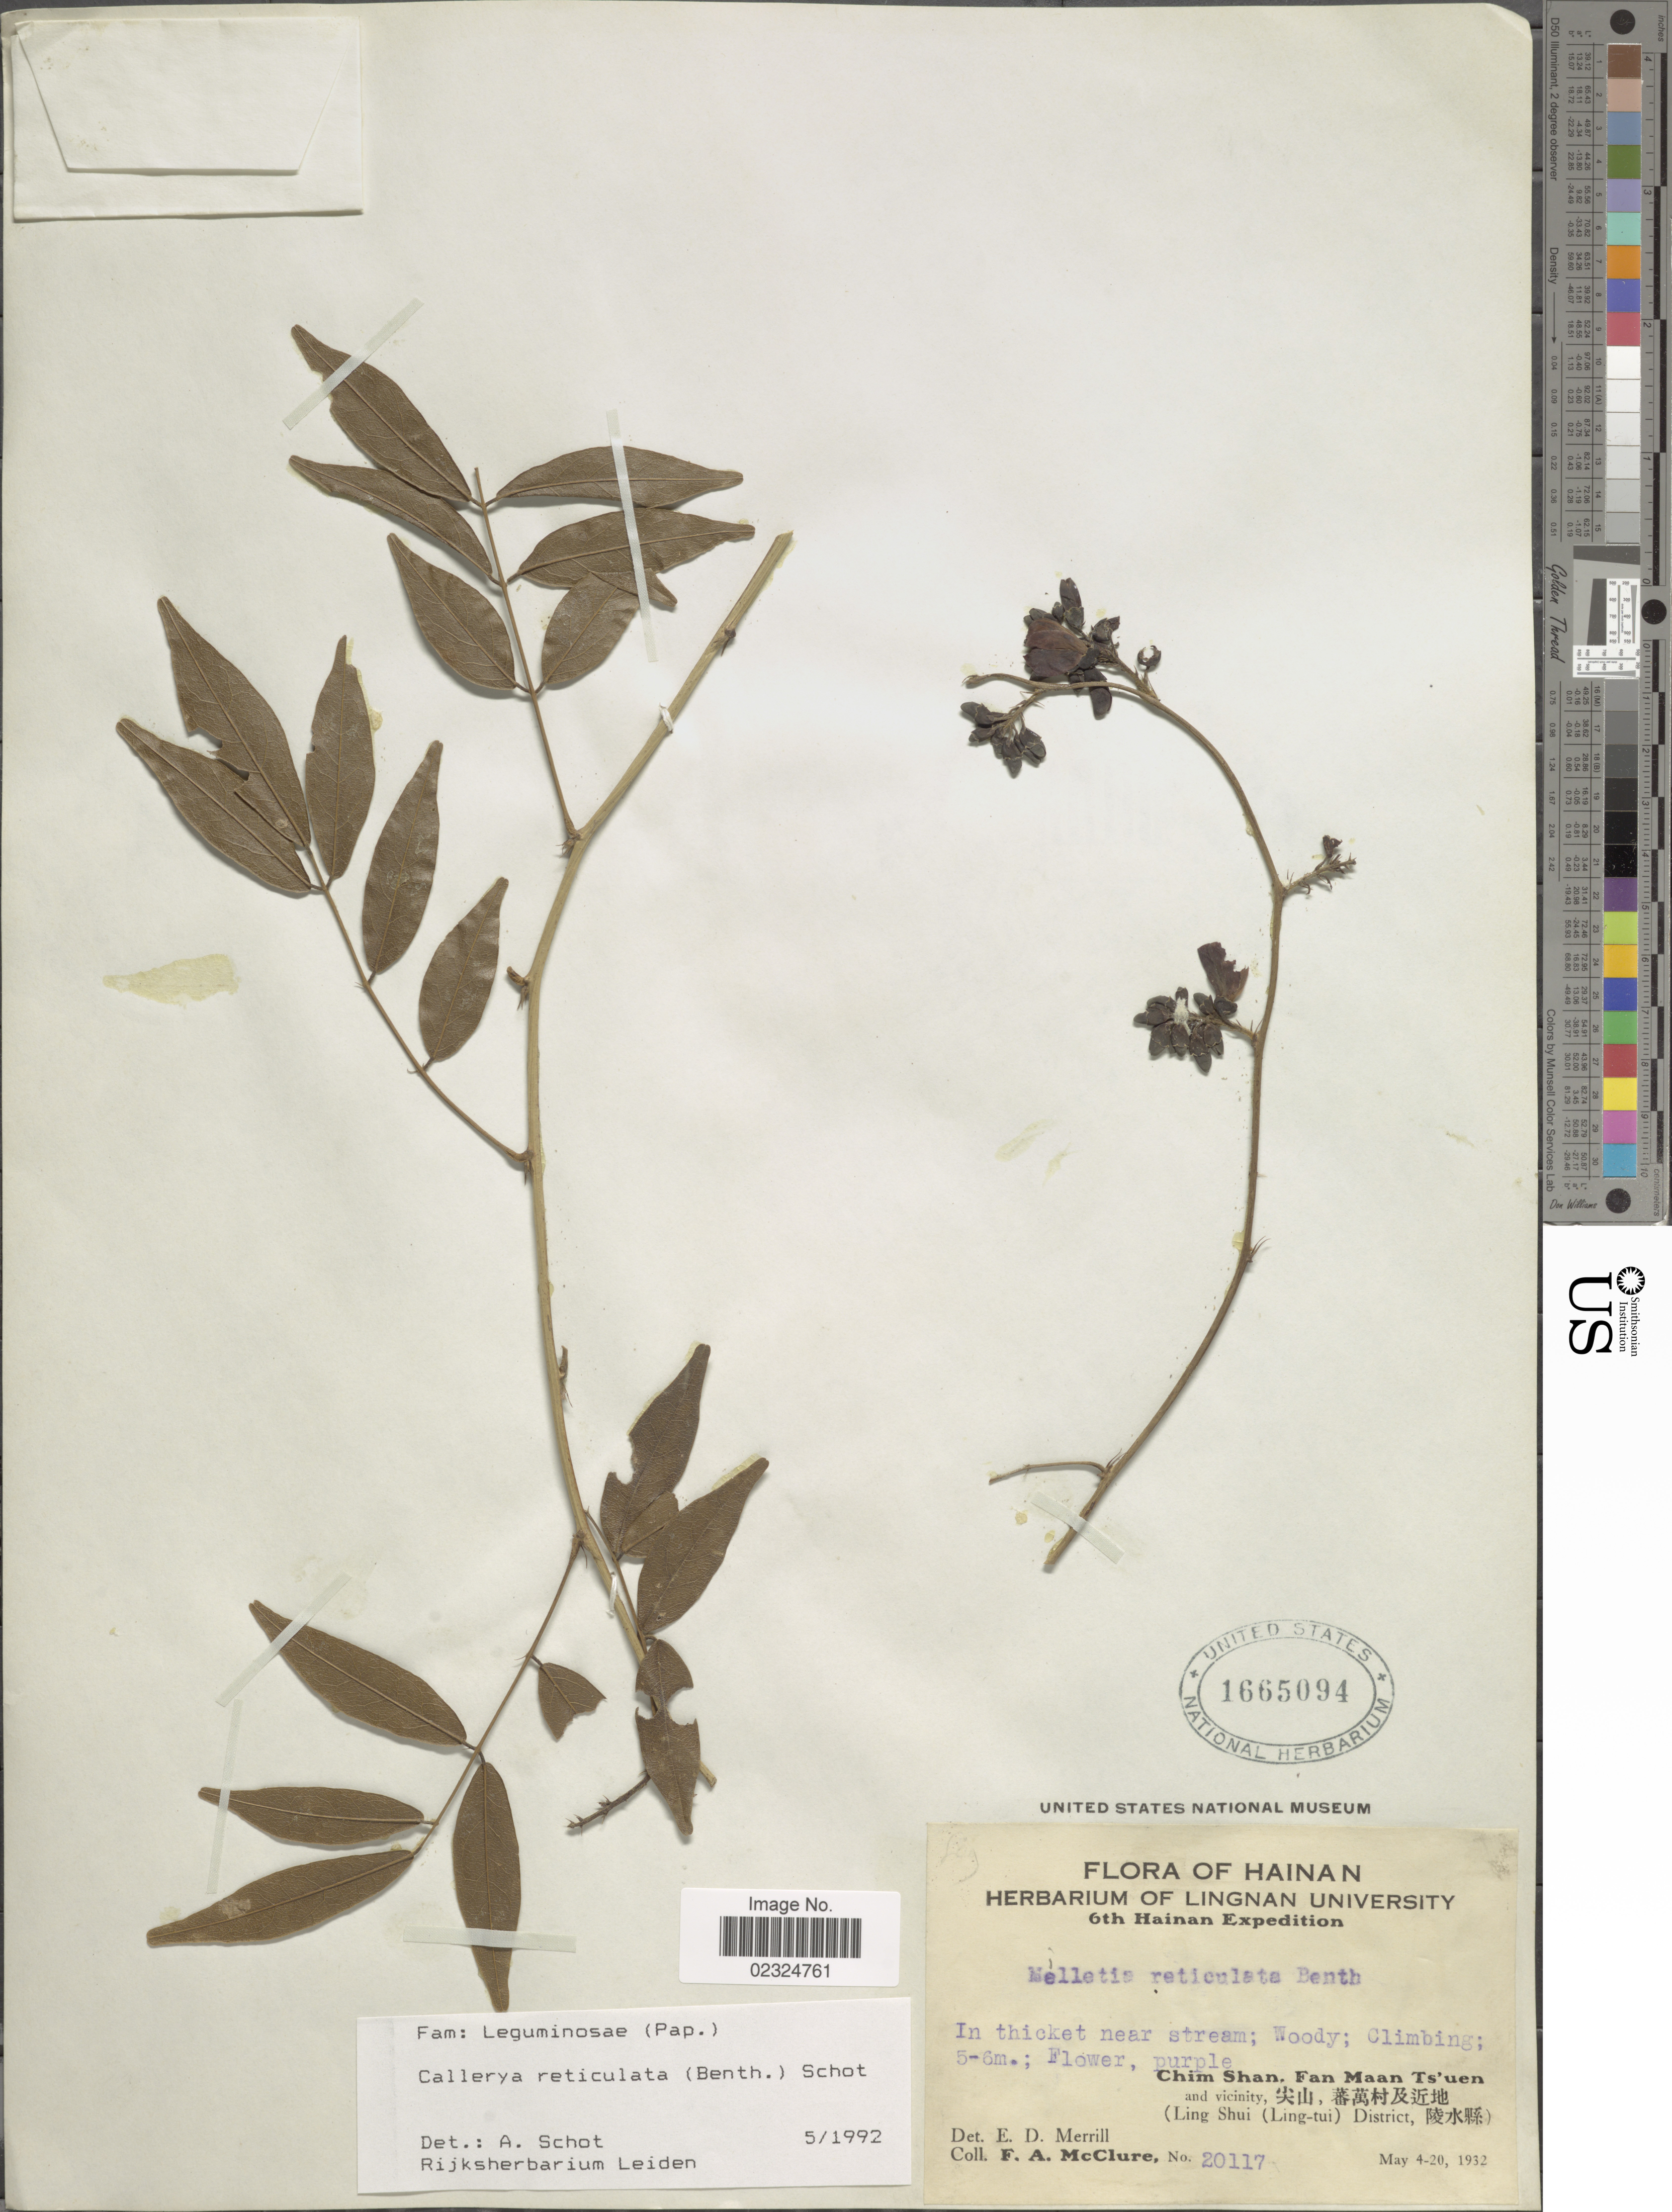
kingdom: Plantae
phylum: Tracheophyta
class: Magnoliopsida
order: Fabales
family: Fabaceae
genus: Wisteriopsis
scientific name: Wisteriopsis reticulata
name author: (Benth.) J. Compton & Schrire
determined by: Strong, Mark T., (BOT), Smithsonian Institution - National Museum of Natural History (UNITED STATES)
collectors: F. A. McClure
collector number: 20117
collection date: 1932-05-04/1932-05-20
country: China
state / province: Hainan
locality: Chim Shan, Fan Maan Ts'uen and vicinity (Ling Shui (Ling-tiu) District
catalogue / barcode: US 1665094